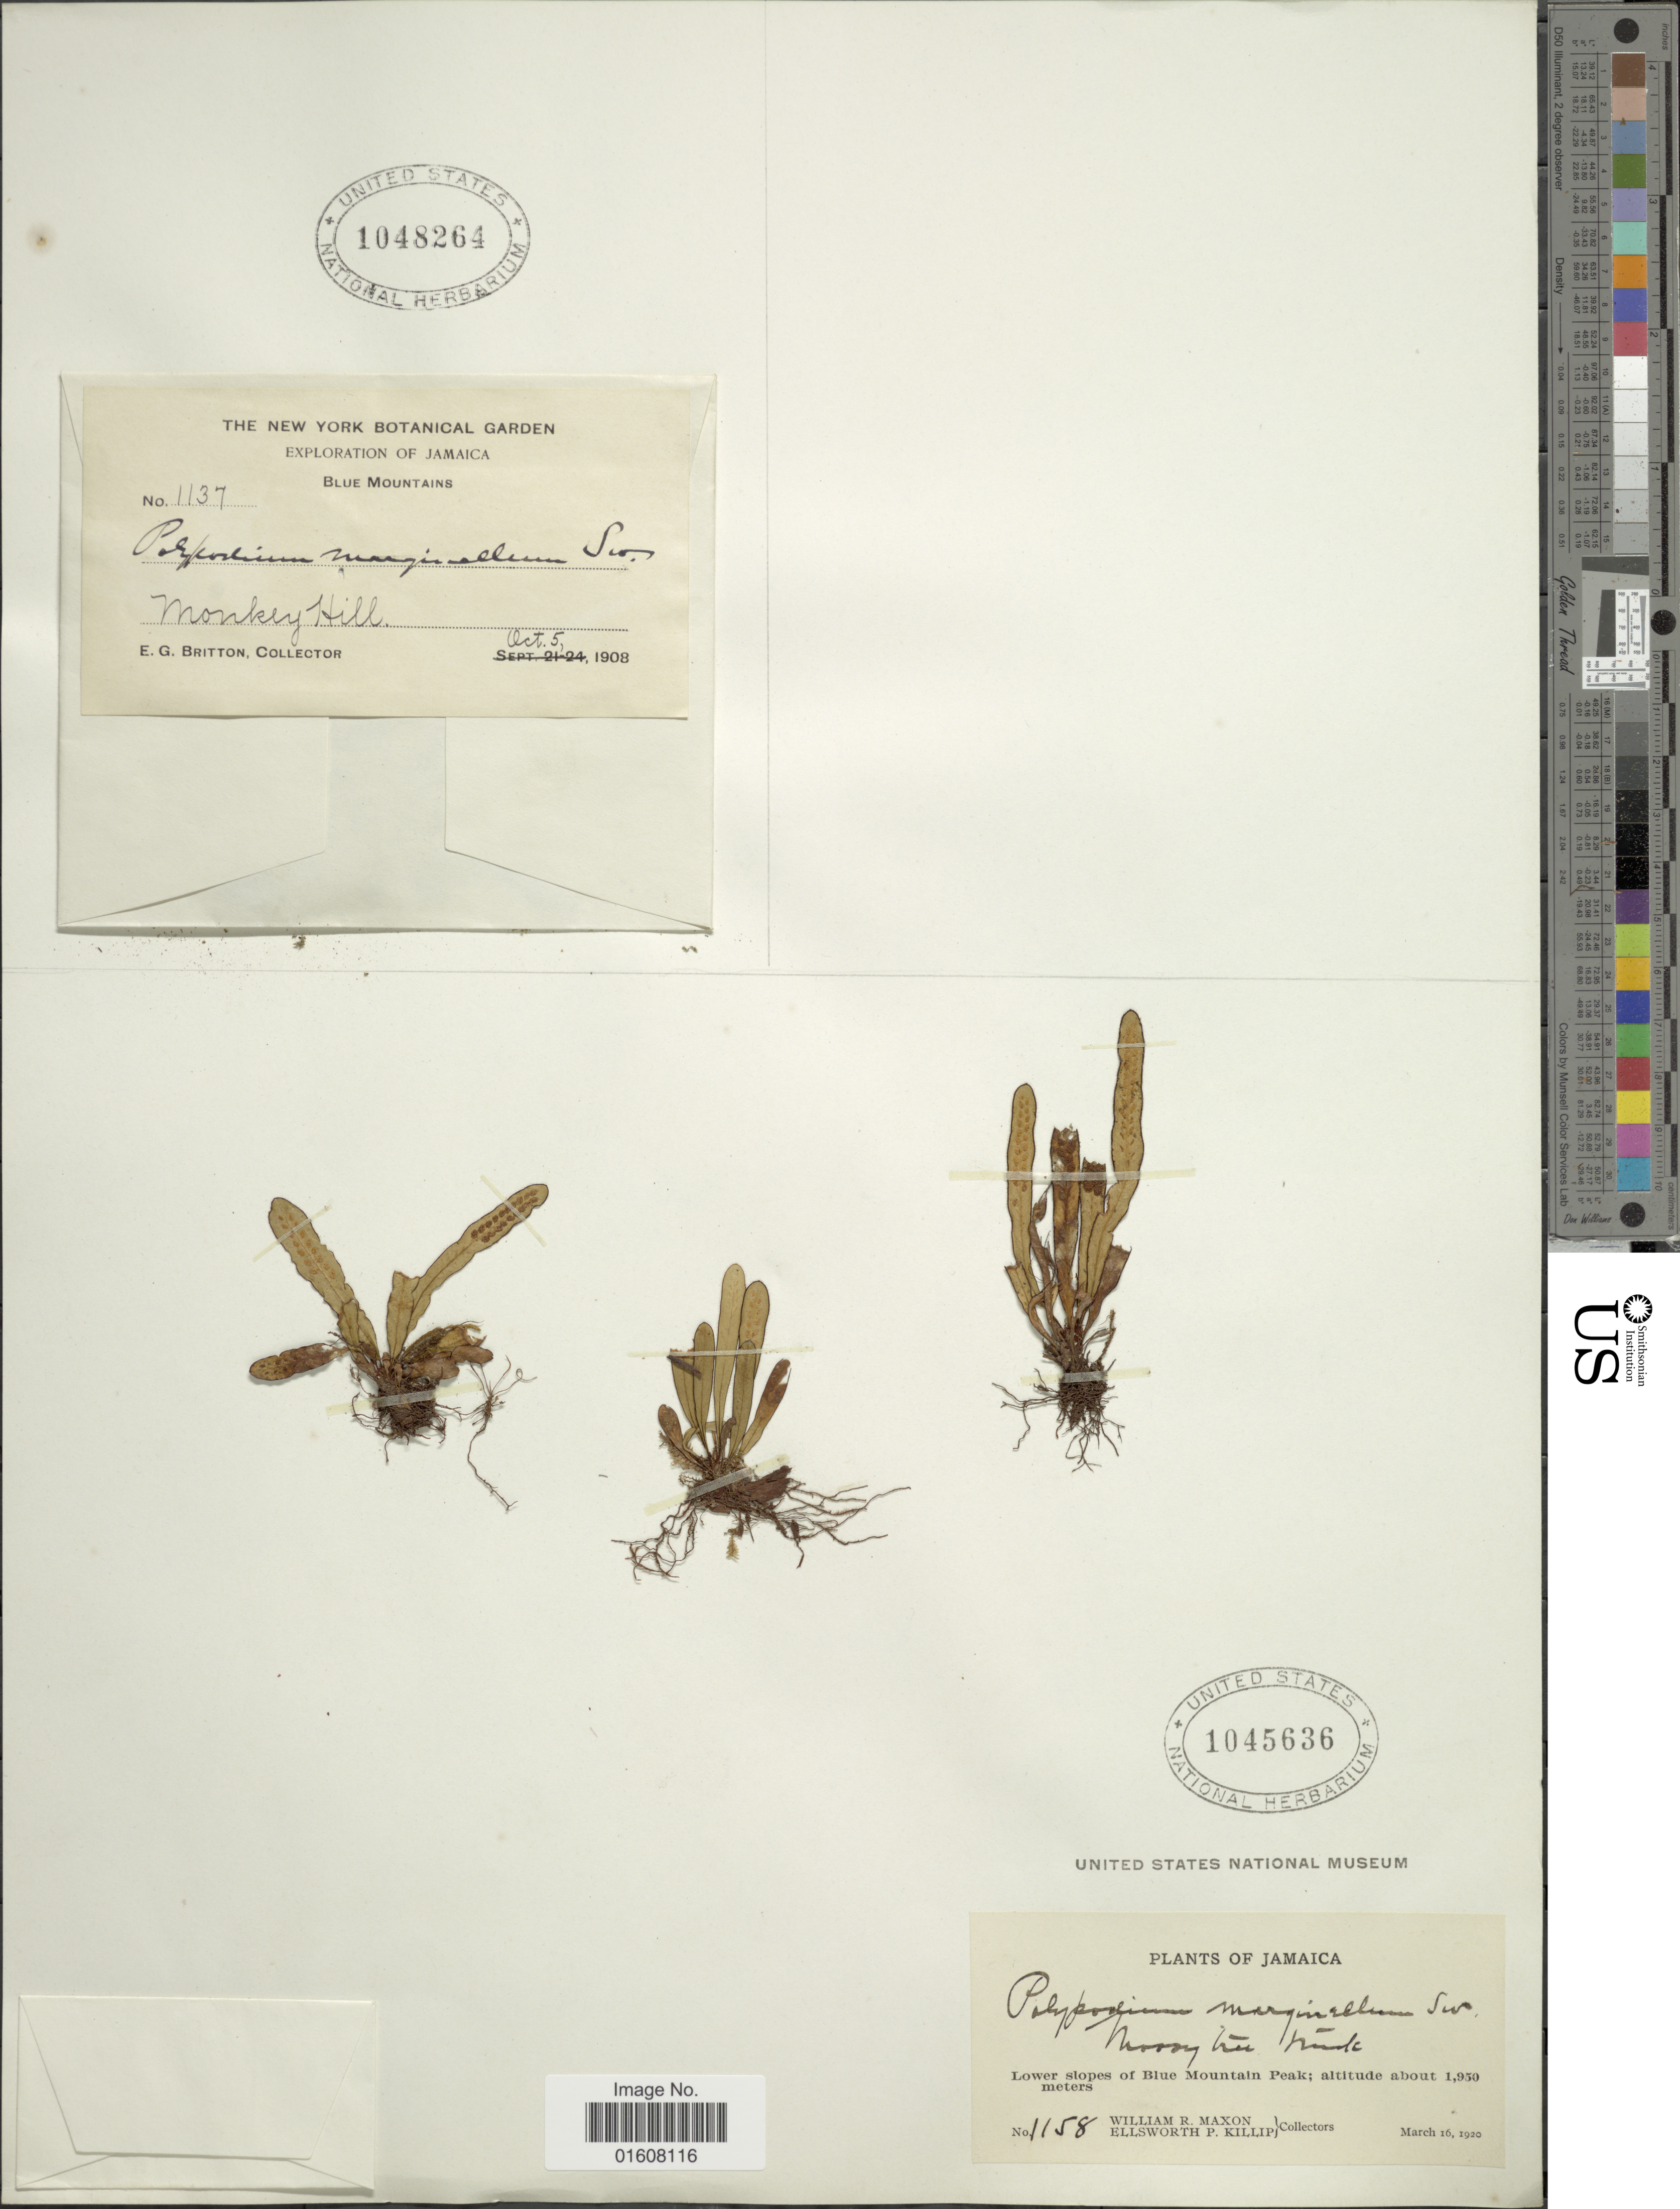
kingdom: Plantae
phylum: Tracheophyta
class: Polypodiopsida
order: Polypodiales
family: Polypodiaceae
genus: Grammitis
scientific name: Grammitis marginella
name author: (Sw.) Sw.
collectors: E. G. Britton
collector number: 1137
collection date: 1908-10-05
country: Jamaica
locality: Blue Mountains. Monkey Hill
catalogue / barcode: US 1048264-2